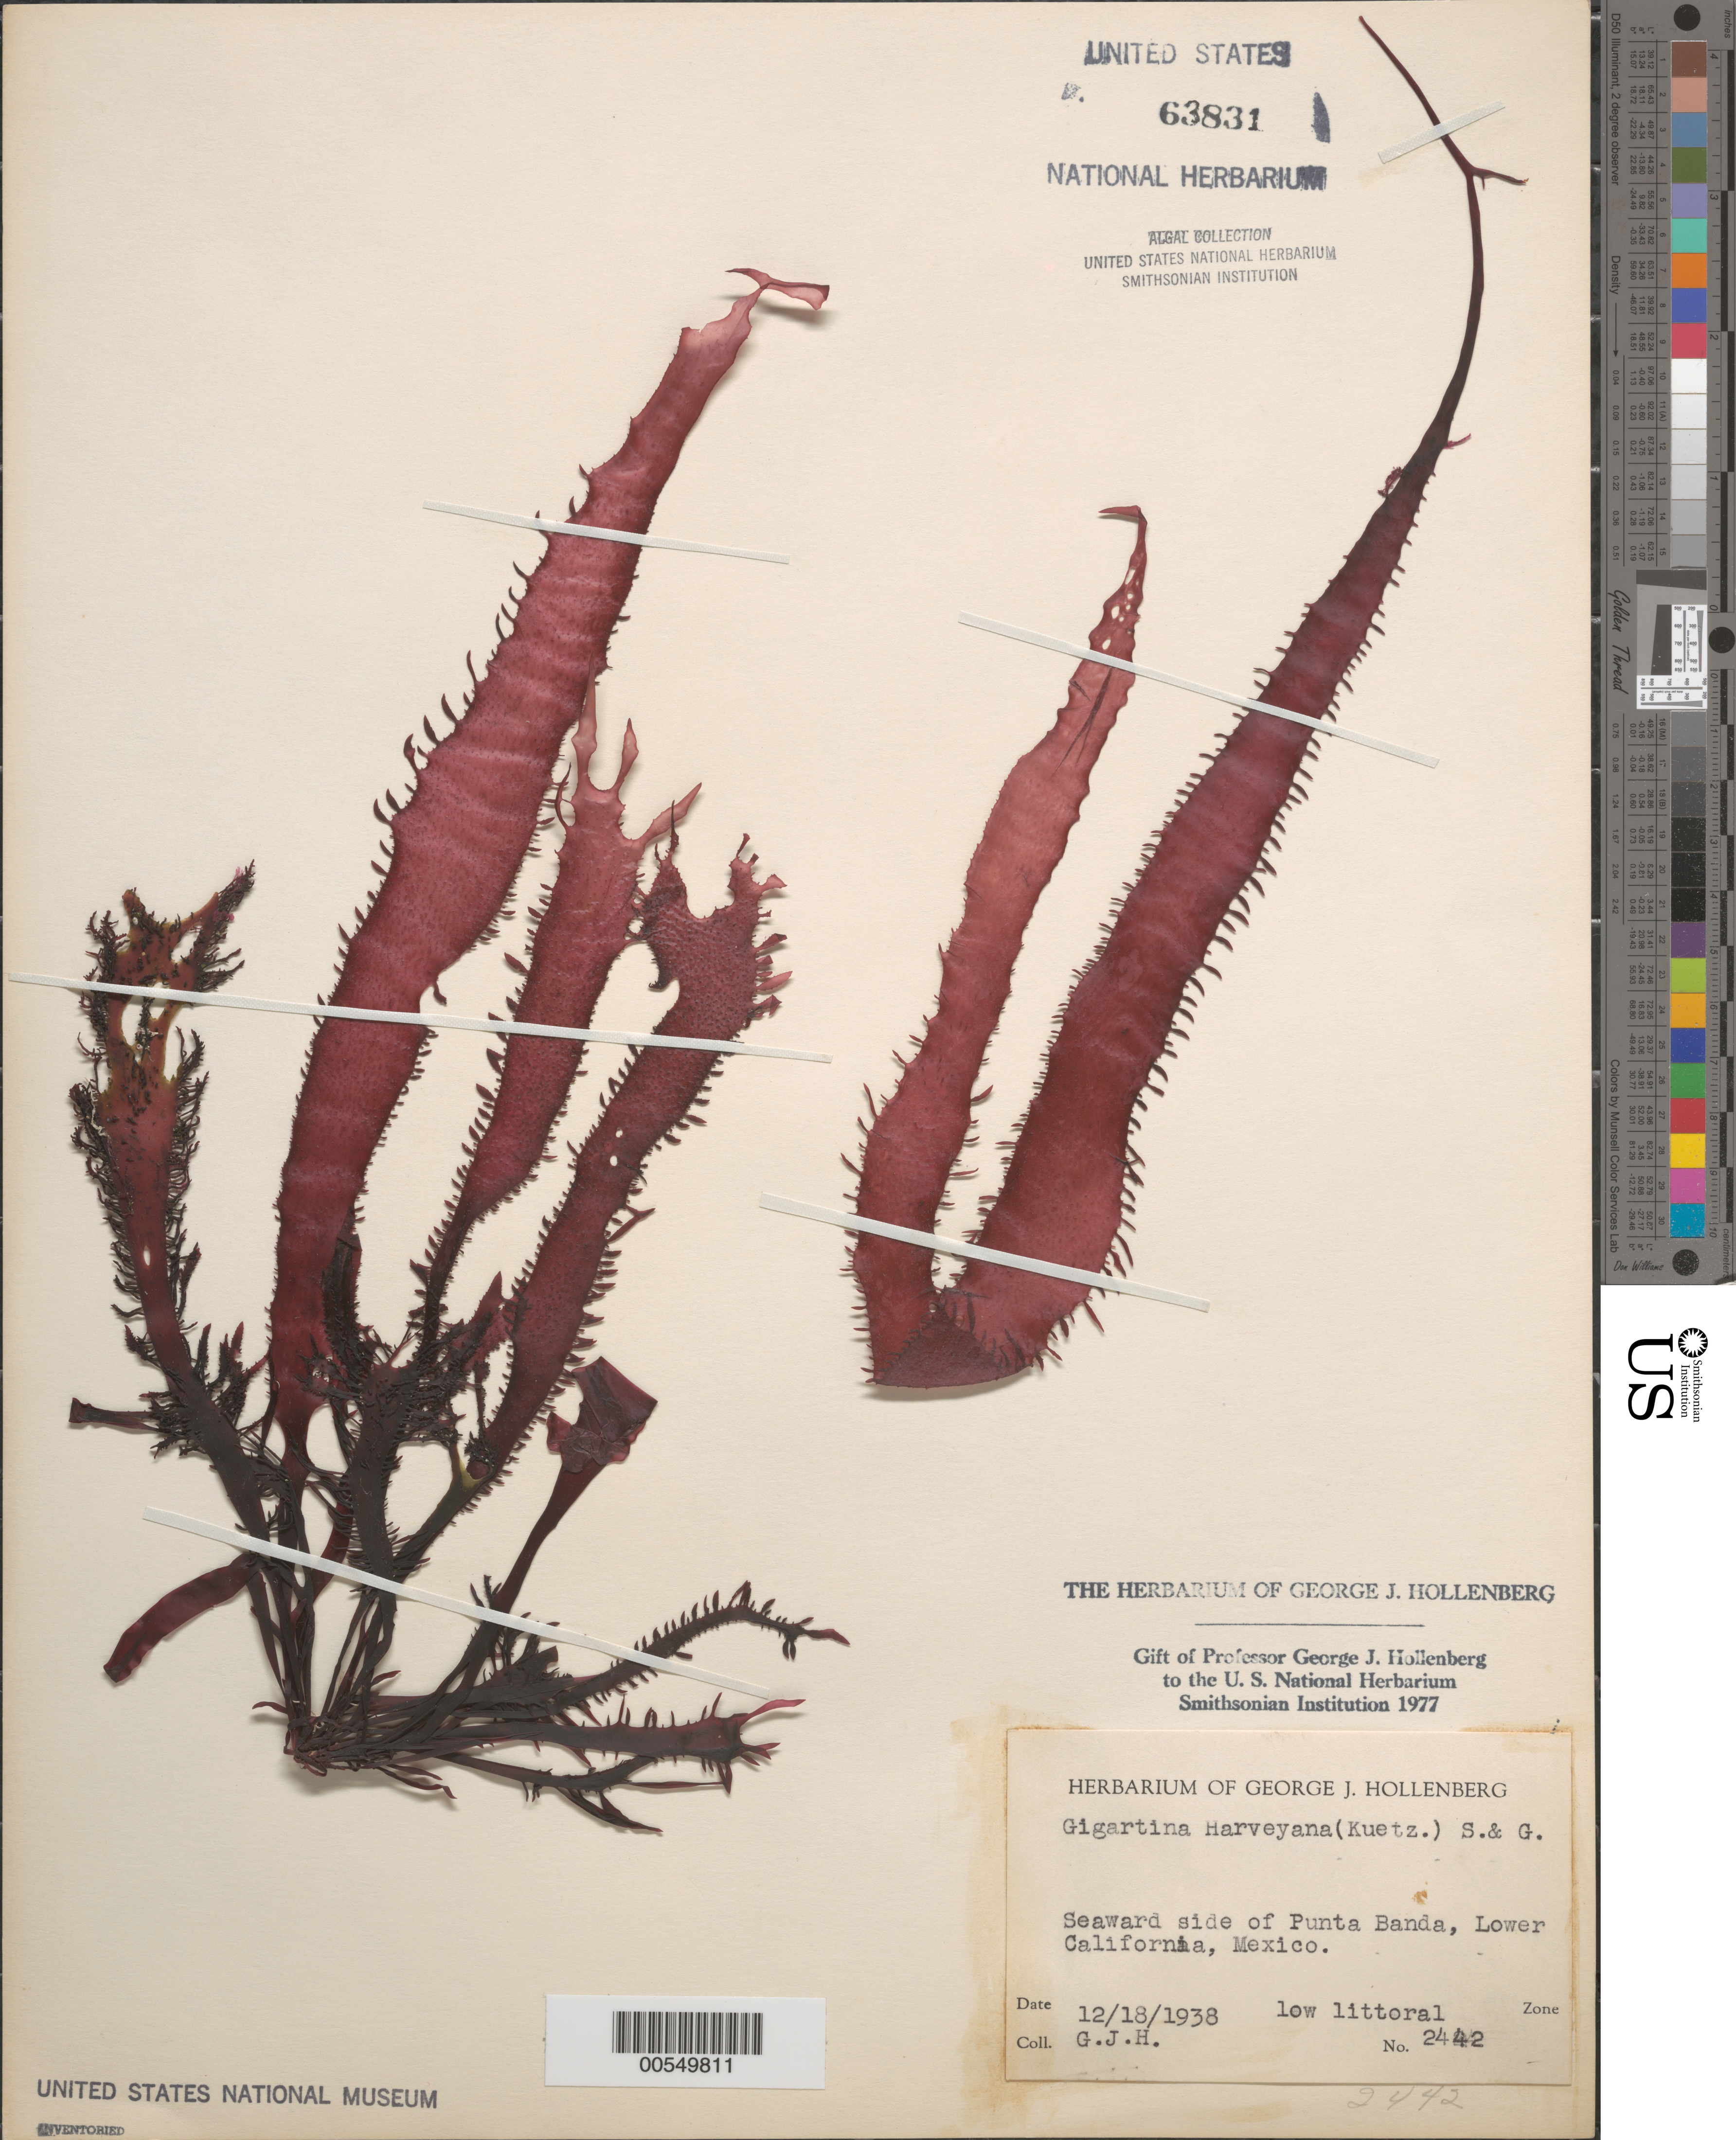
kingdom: Plantae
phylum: Rhodophyta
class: Florideophyceae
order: Gigartinales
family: Gigartinaceae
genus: Chondracanthus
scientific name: Chondracanthus harveyanus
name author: (Kütz.) Guiry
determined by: Algae name updating Project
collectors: G. Hollenberg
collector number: GJH 2442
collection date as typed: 18 Dec 1938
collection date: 1938-12-18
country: Mexico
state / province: Baja California Norte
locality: Seaward side of Punta Banda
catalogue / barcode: US 63831